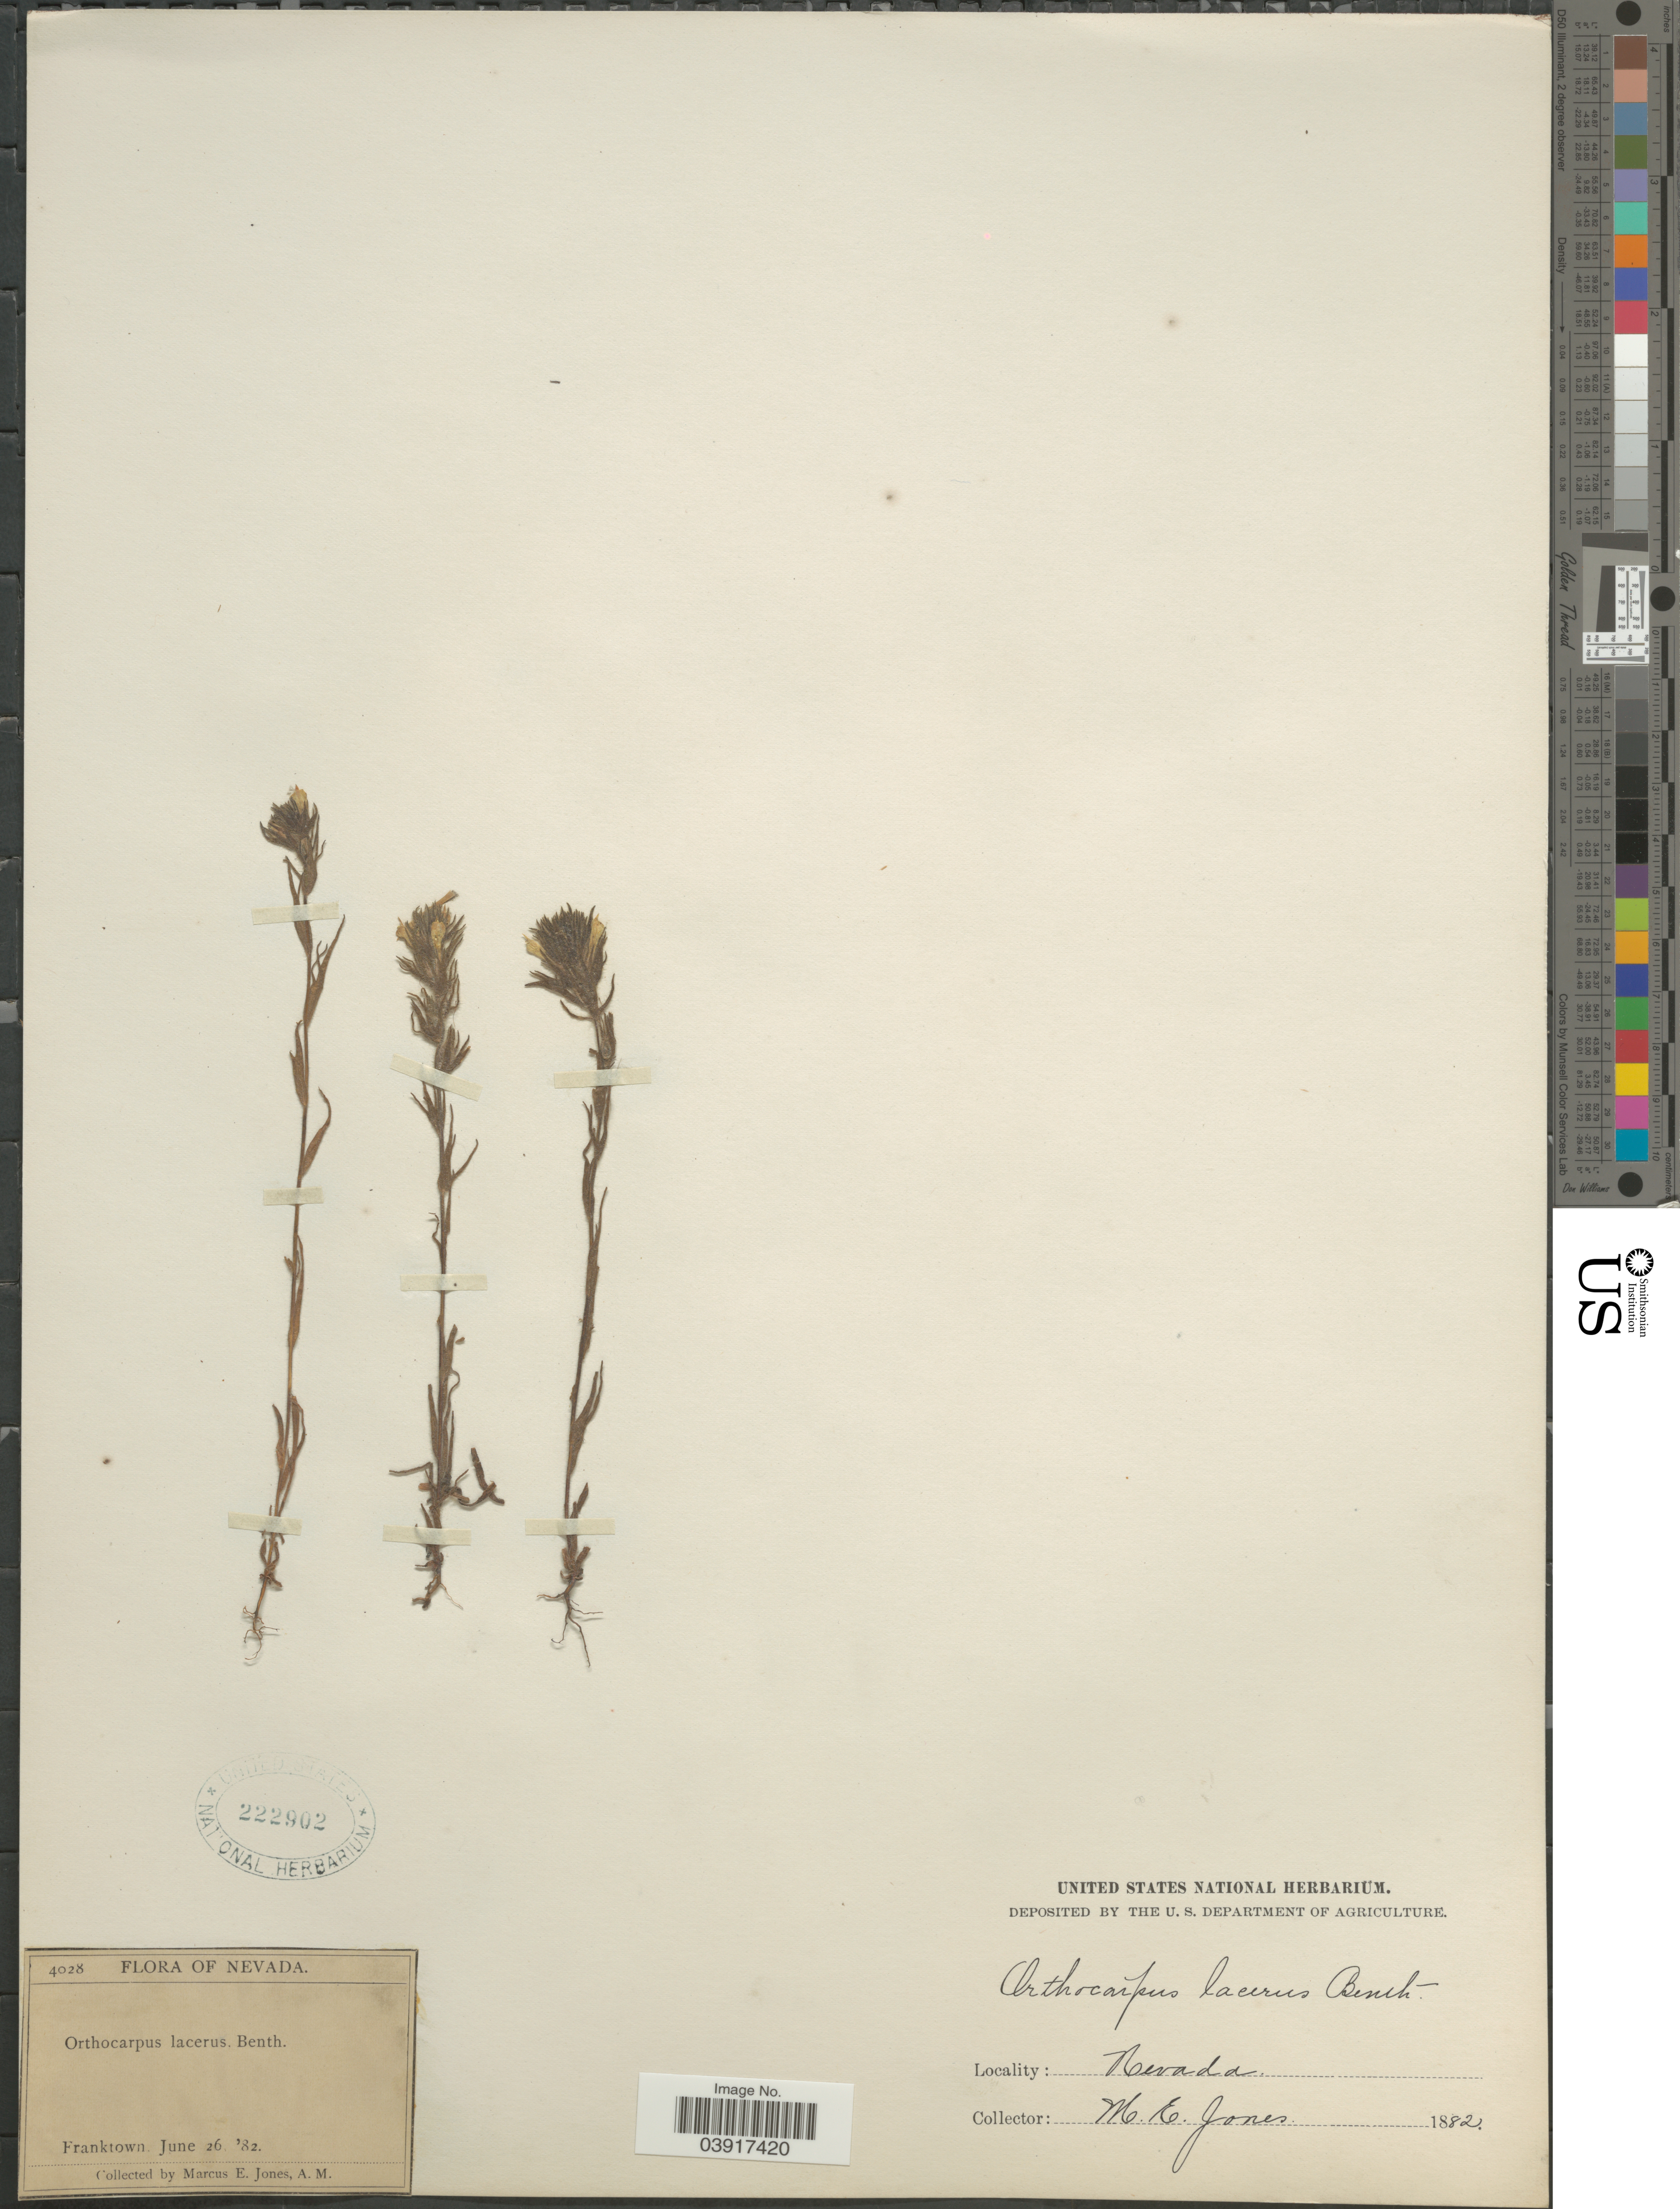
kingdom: Plantae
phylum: Tracheophyta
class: Magnoliopsida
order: Lamiales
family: Orobanchaceae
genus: Orthocarpus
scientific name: Orthocarpus hispidus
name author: Benth.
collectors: M. E. Jones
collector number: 4028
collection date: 1882-06-26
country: United States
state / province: Nevada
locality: Franktown.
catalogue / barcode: US 222902